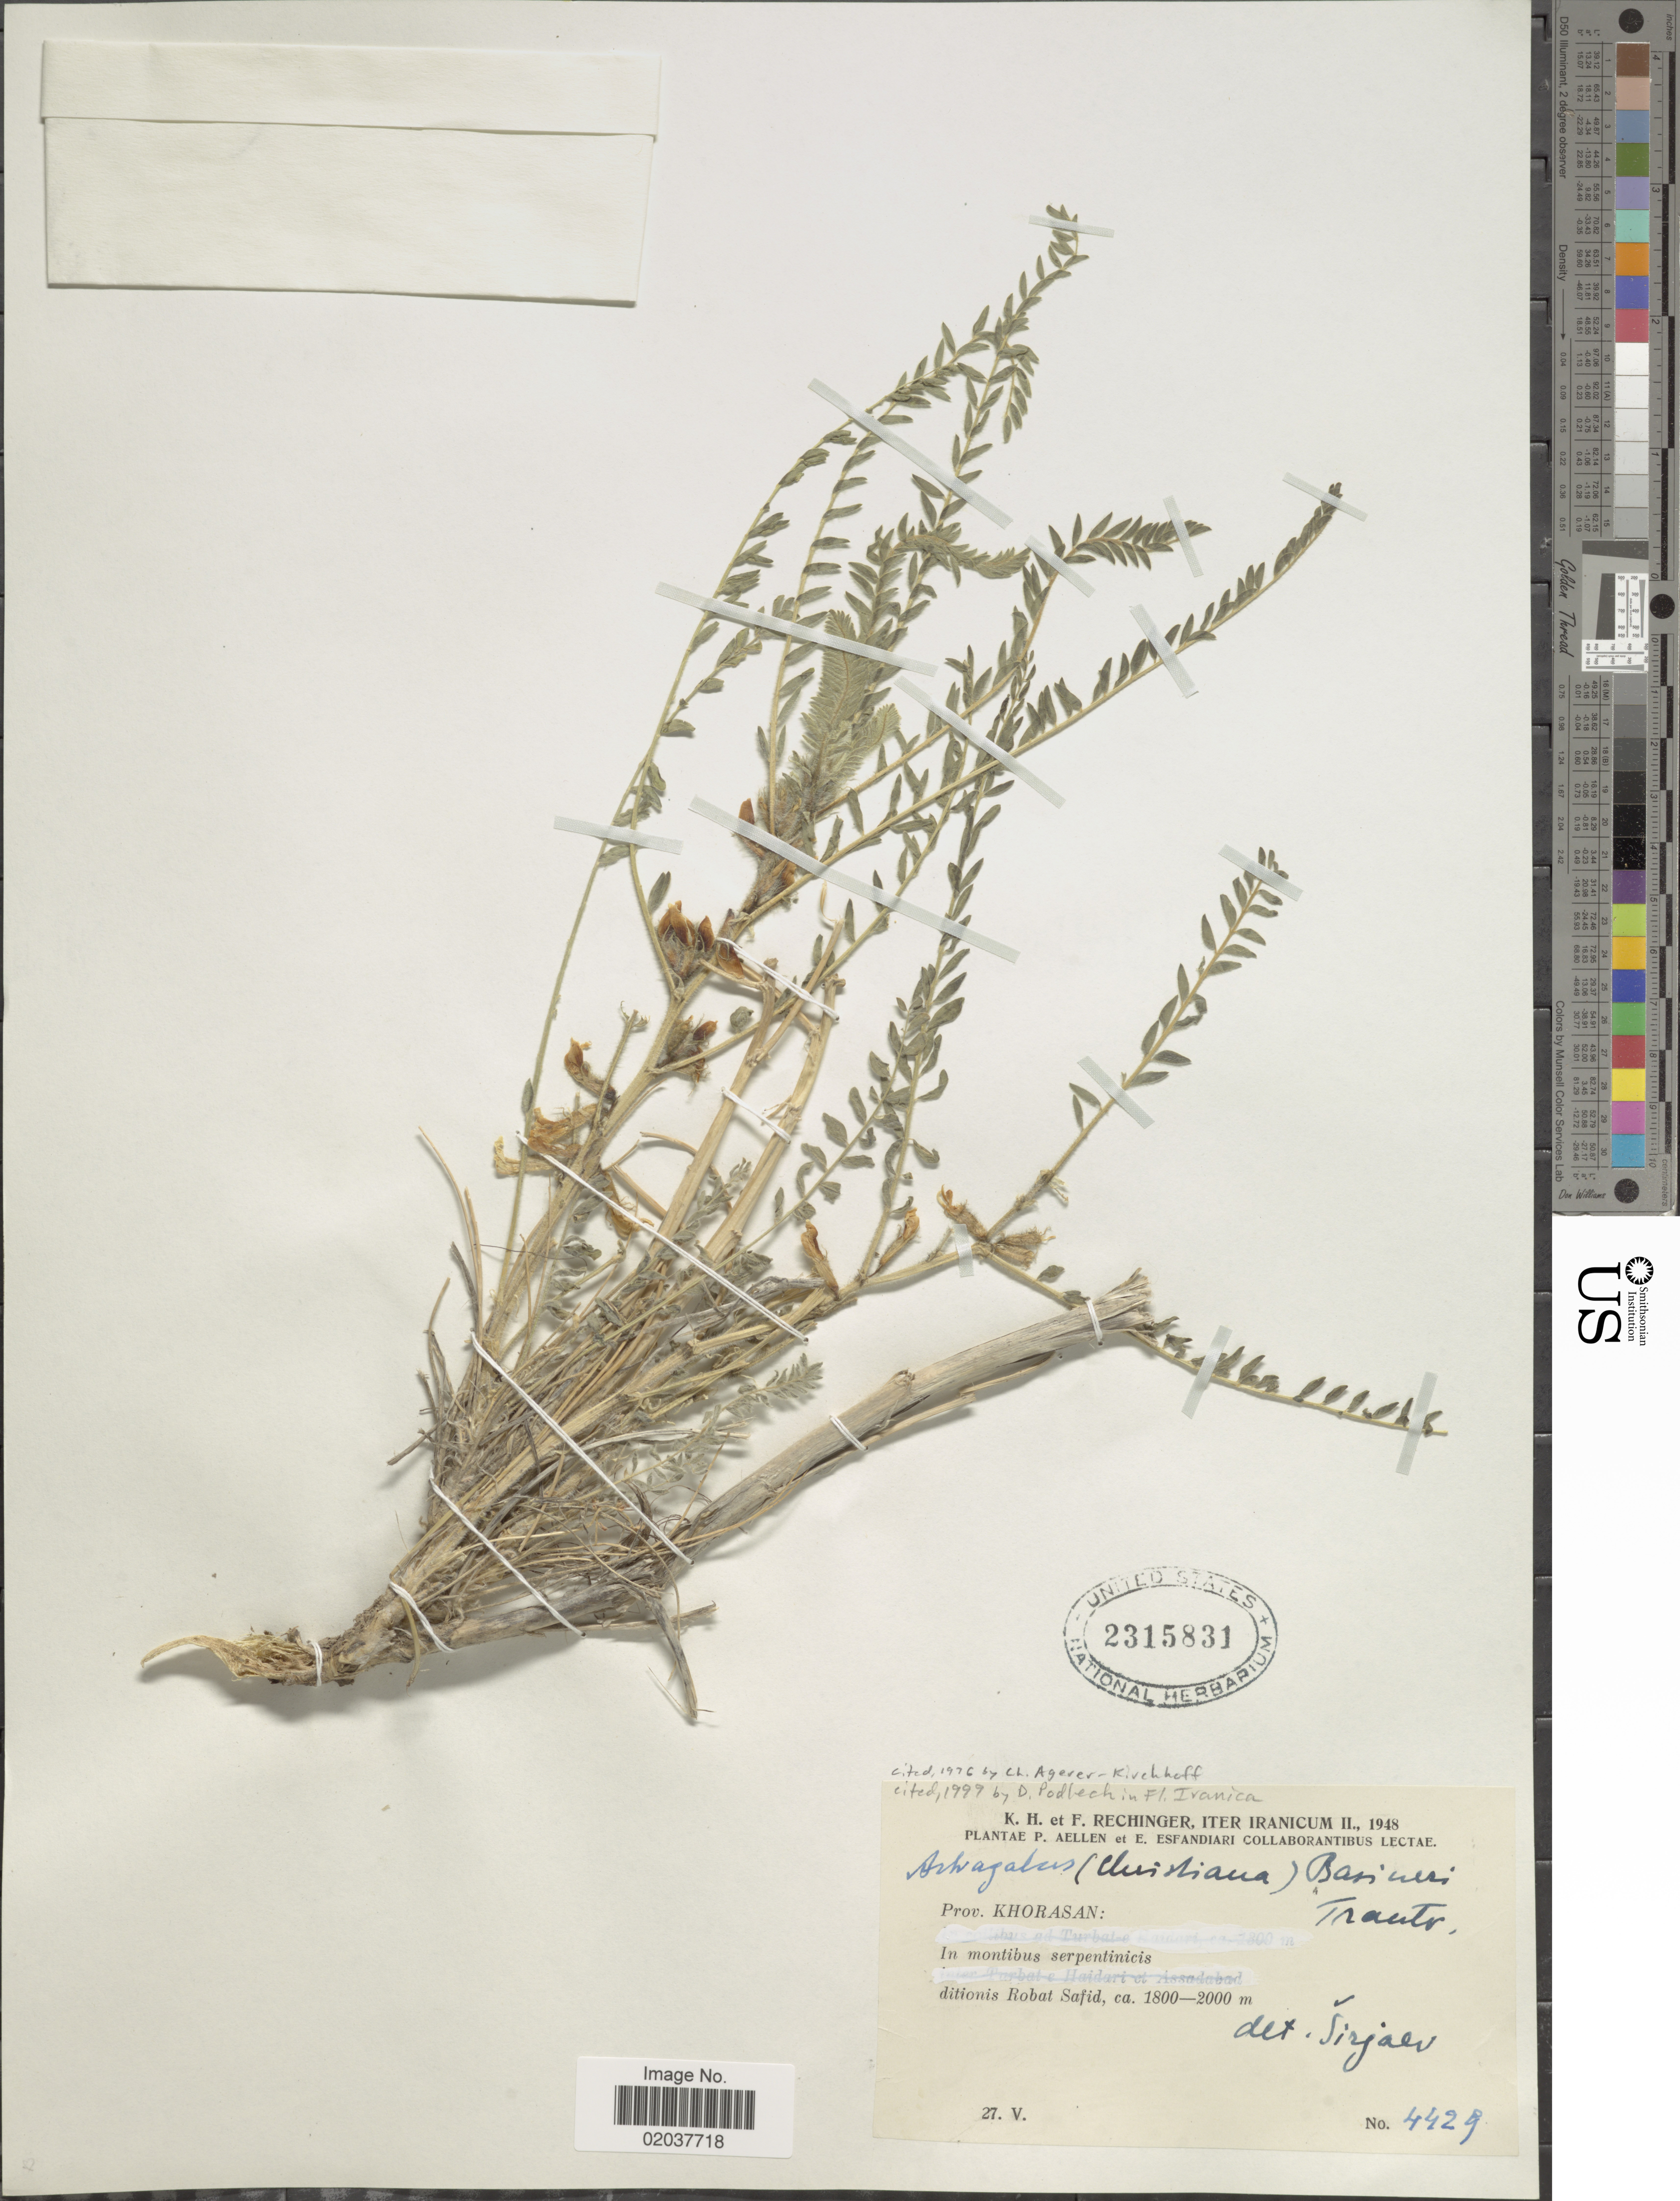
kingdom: Plantae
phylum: Tracheophyta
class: Magnoliopsida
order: Fabales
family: Fabaceae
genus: Astragalus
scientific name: Astragalus basineri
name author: Trautv.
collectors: K. H. Rechinger & F. Rechinger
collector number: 4429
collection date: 1948-05-27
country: Iran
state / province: Khorasan [obsolete]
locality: Ditionis Robat Safid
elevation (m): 1800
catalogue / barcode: US 2315831